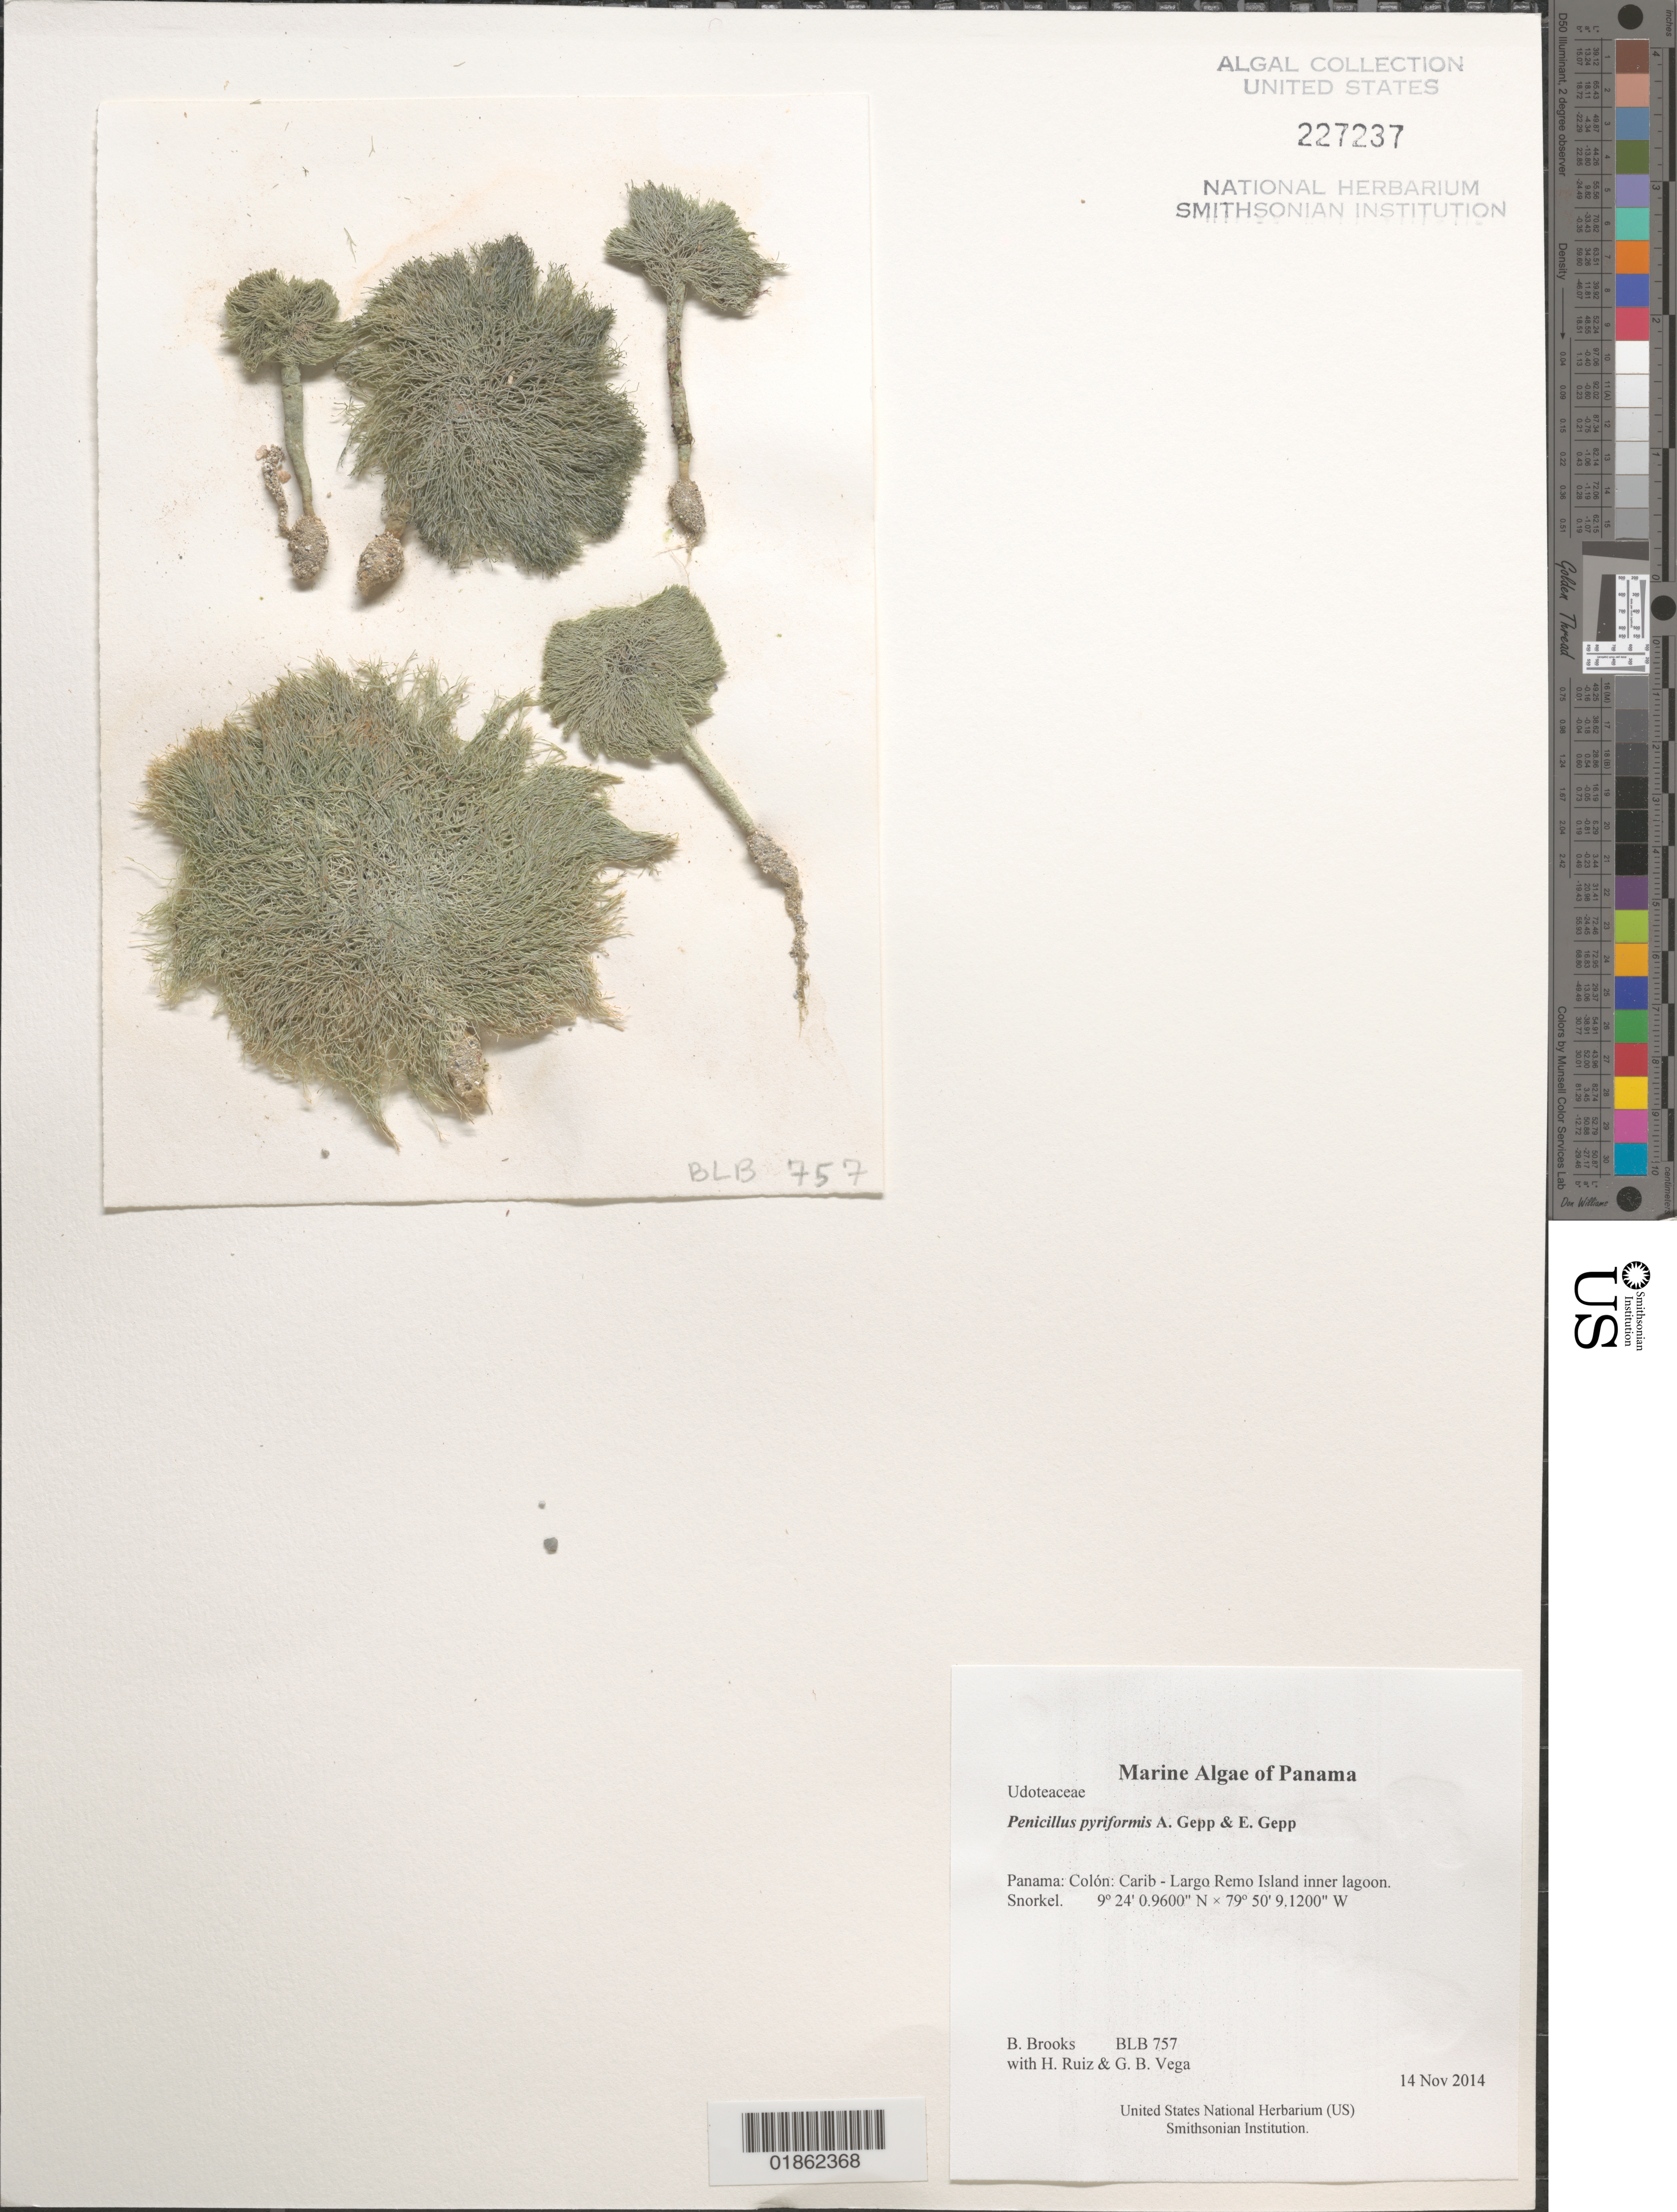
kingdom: Plantae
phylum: Chlorophyta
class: Ulvophyceae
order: Bryopsidales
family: Udoteaceae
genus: Penicillus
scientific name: Penicillus pyriformis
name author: A. Gepp & E. Gepp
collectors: B. Brooks, H. Ruiz & G. B. Vega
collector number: BLB 757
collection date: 2014-11-14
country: Panama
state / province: Colón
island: Largo Remo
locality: Carib - Largo Remo Island inner lagoon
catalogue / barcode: US 227237